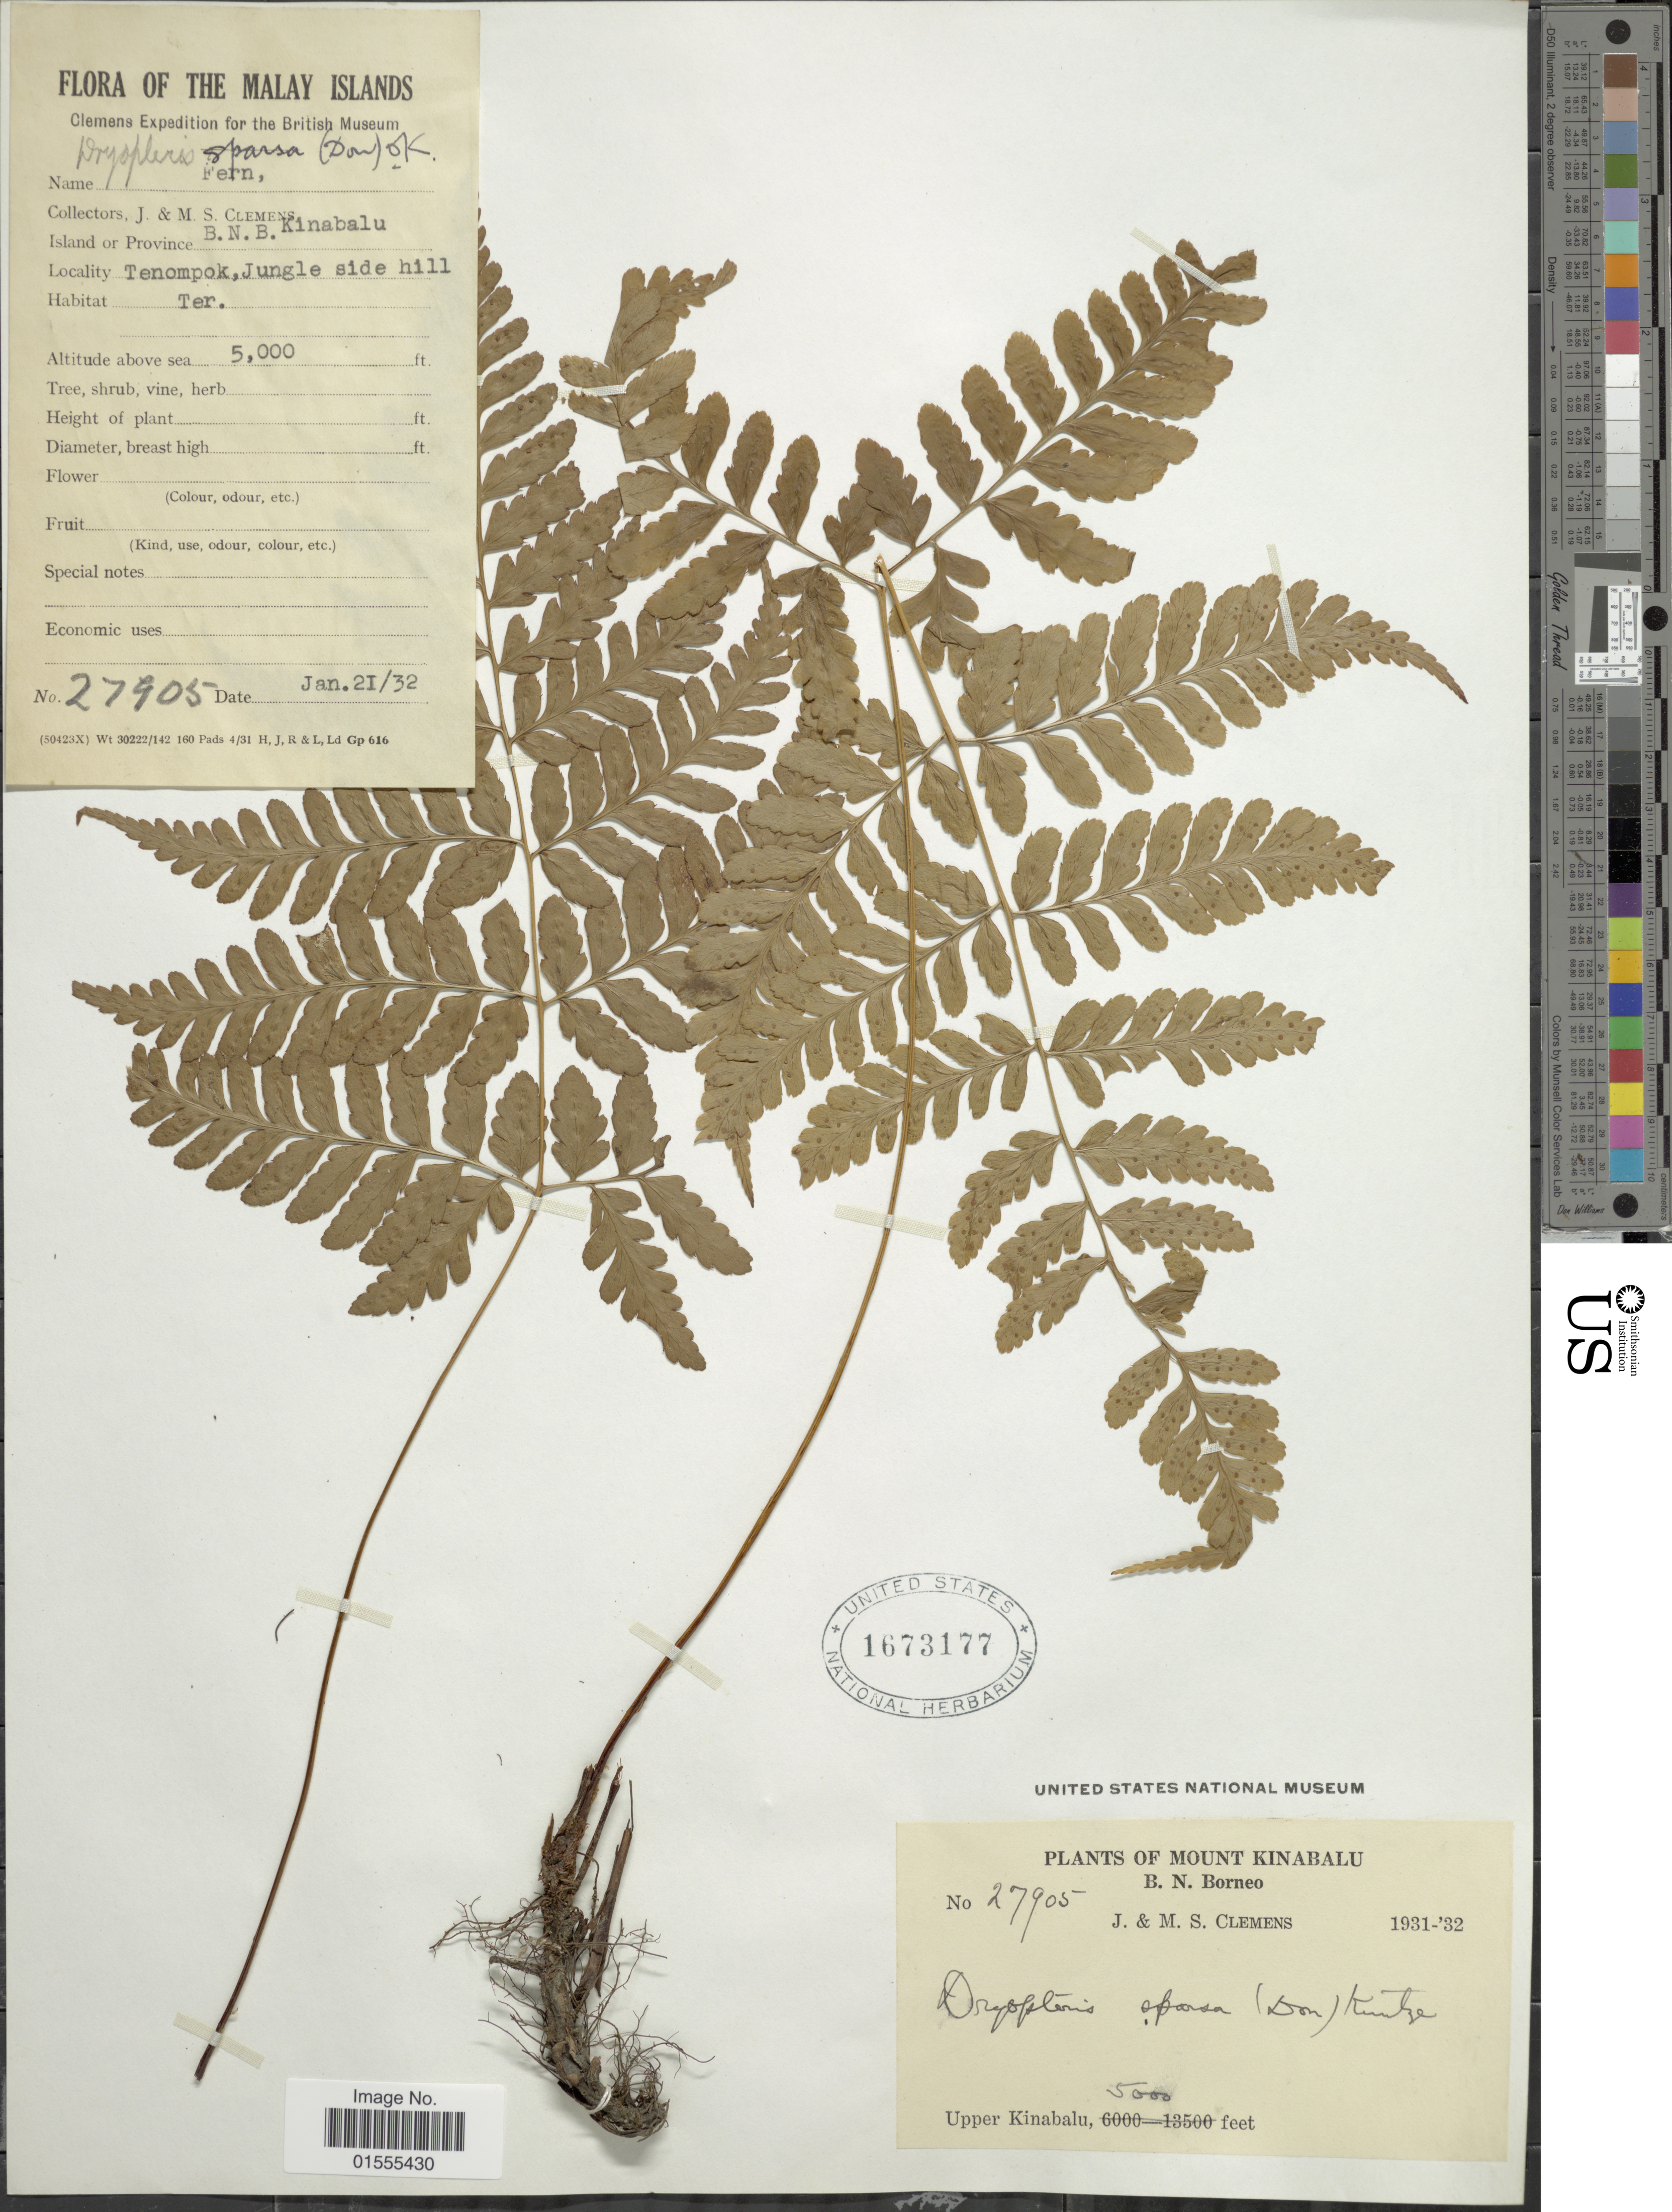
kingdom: Plantae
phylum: Tracheophyta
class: Polypodiopsida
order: Polypodiales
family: Dryopteridaceae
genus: Dryopteris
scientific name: Dryopteris sparsa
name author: (D. Don) Kuntze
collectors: J. Clemens & M. S. Clemens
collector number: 27905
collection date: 1932-01-21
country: Malaysia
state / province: Sabah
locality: Mount Kinabalu, B.N. Borneo, upper Kinabalu, Malay Islands, B.N.B. Kinabalu, Tenompok, Jungle side hill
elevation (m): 1524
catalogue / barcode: US 1673177